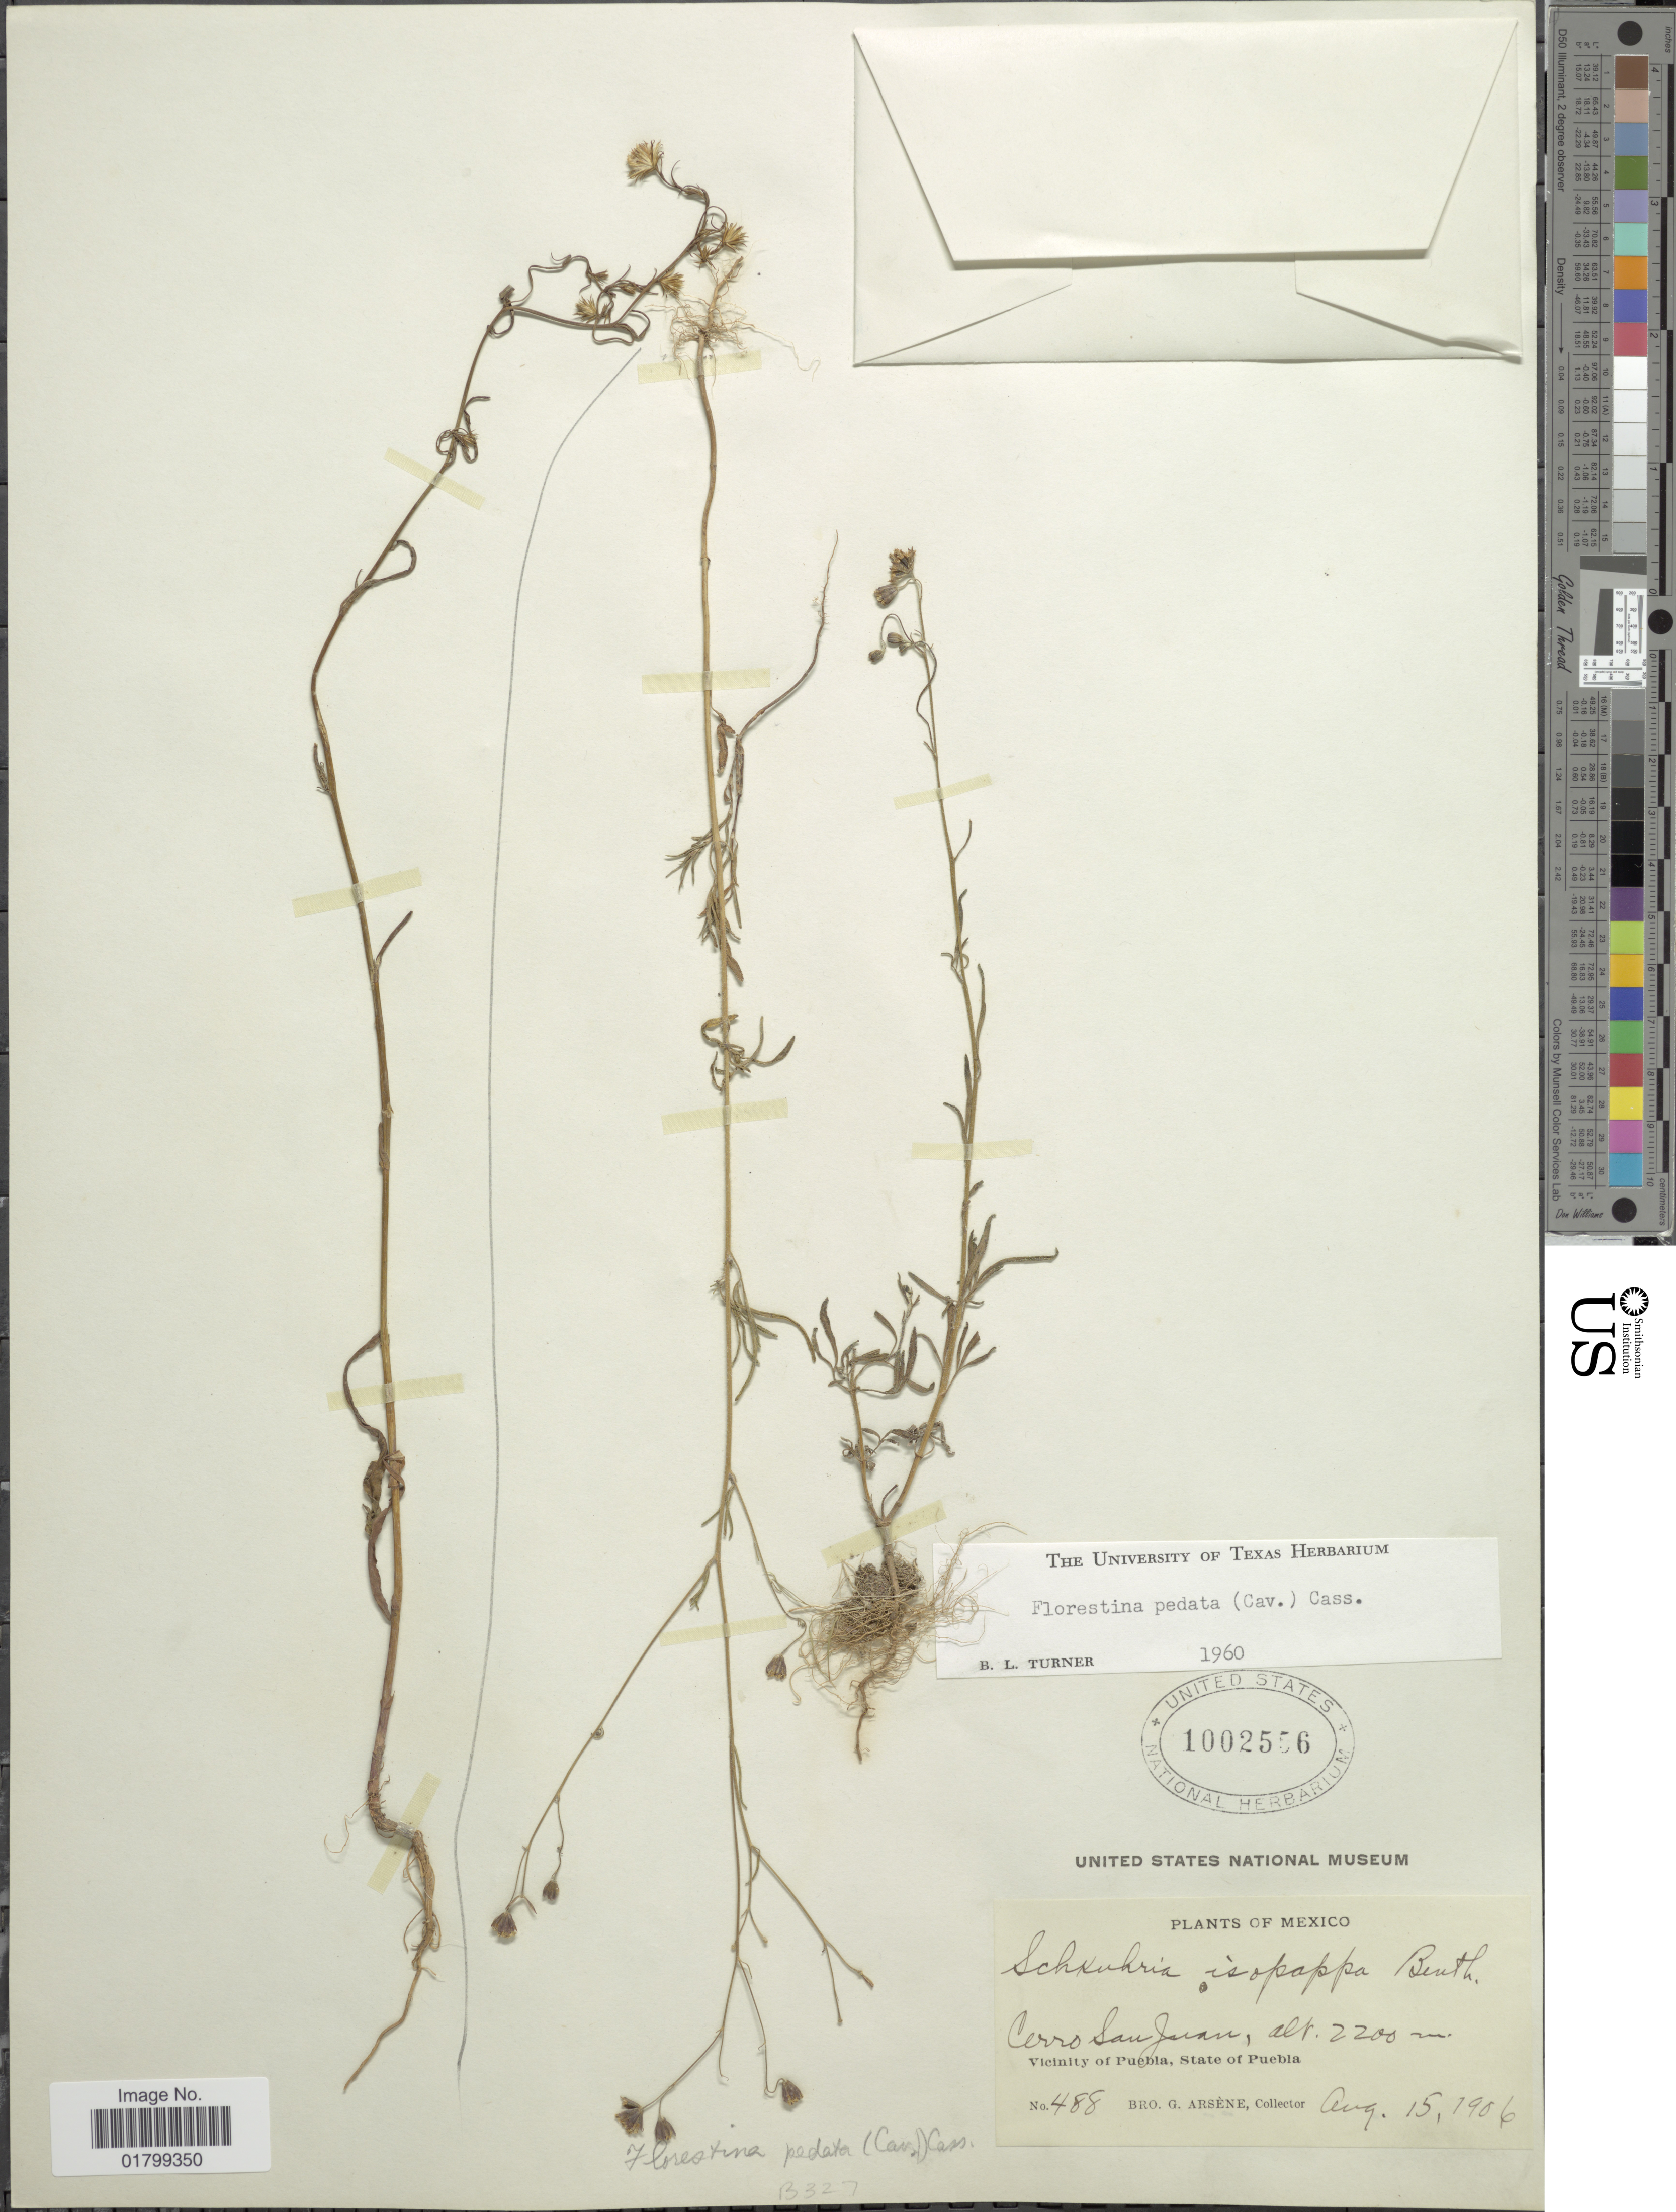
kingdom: Plantae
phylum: Tracheophyta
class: Magnoliopsida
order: Asterales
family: Asteraceae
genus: Florestina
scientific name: Florestina pedata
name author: (Cav.) Cass.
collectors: Bro. G. Arsène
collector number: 488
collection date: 1906-08-15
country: Mexico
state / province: Puebla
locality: Cerro San Juan, Vicinity of Puebla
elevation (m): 2200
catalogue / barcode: US 1002556